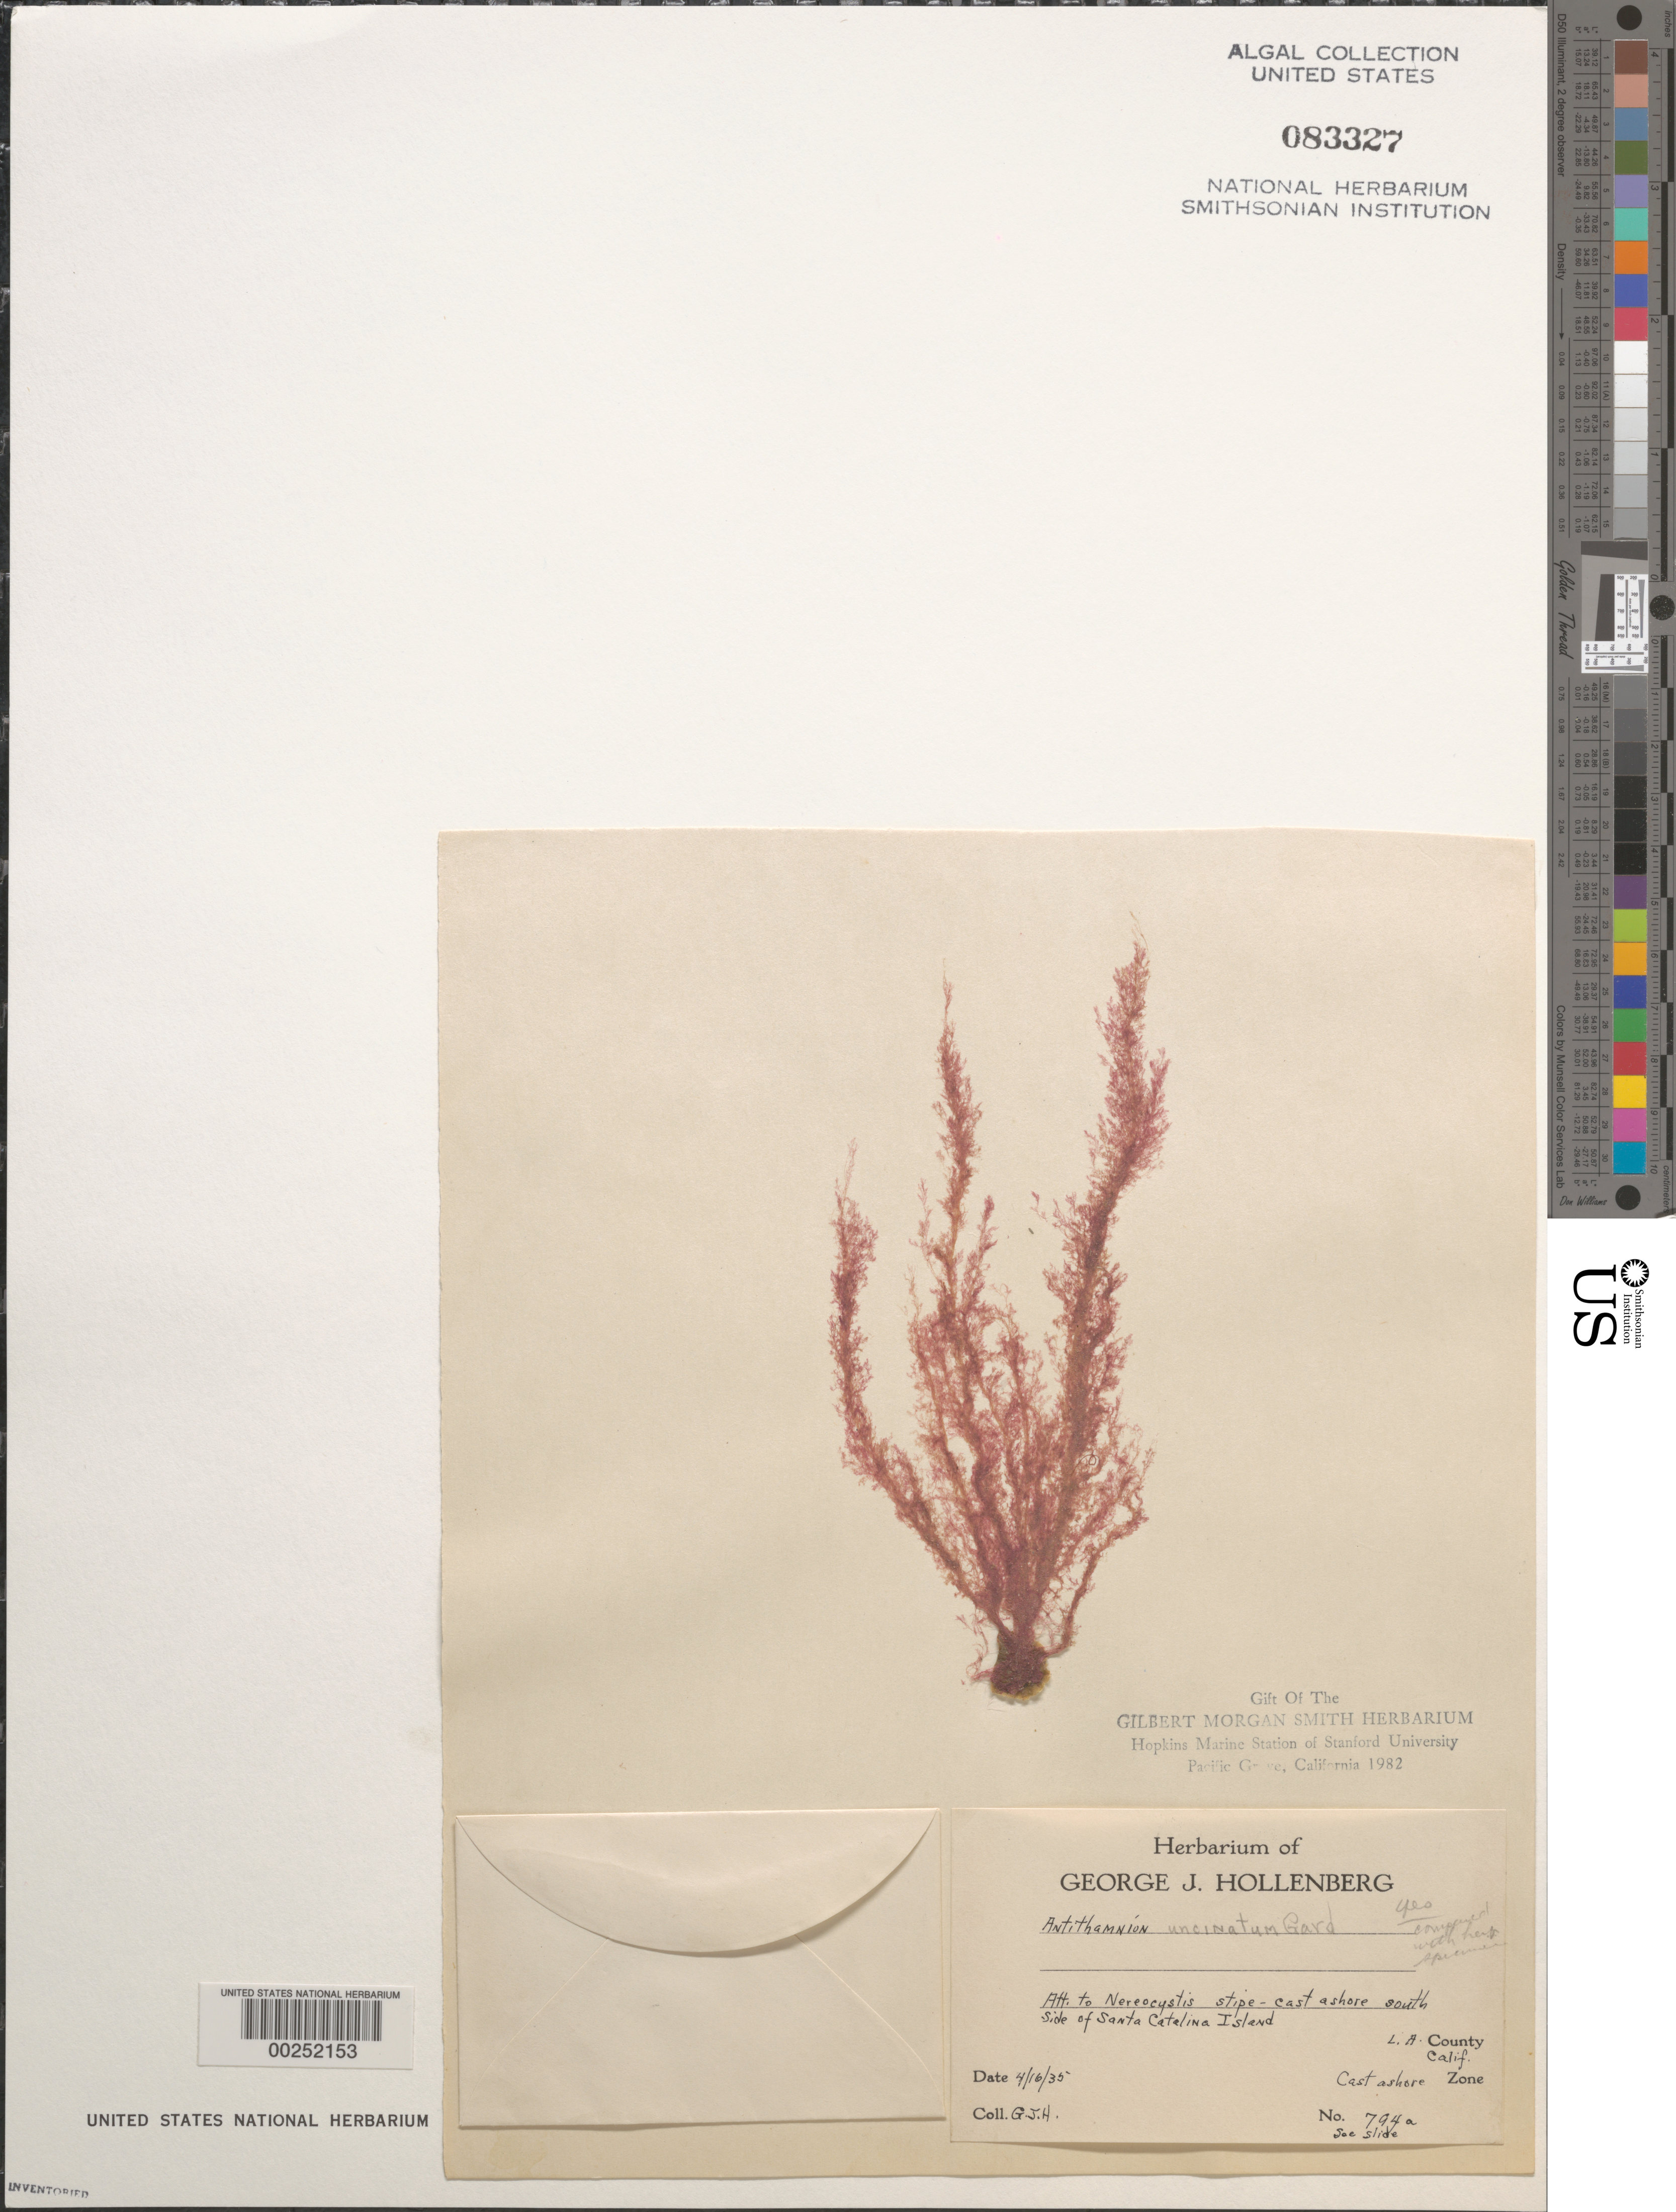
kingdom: Plantae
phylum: Rhodophyta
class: Florideophyceae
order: Ceramiales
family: Ceramiaceae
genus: Antithamnionella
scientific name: Antithamnionella pacifica var. uncinata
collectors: G. Hollenberg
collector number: GJH 794a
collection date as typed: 16 Apr 1935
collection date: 1935-04-16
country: United States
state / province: California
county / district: Los Angeles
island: Santa Catalina Island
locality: South side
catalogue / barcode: US 83327